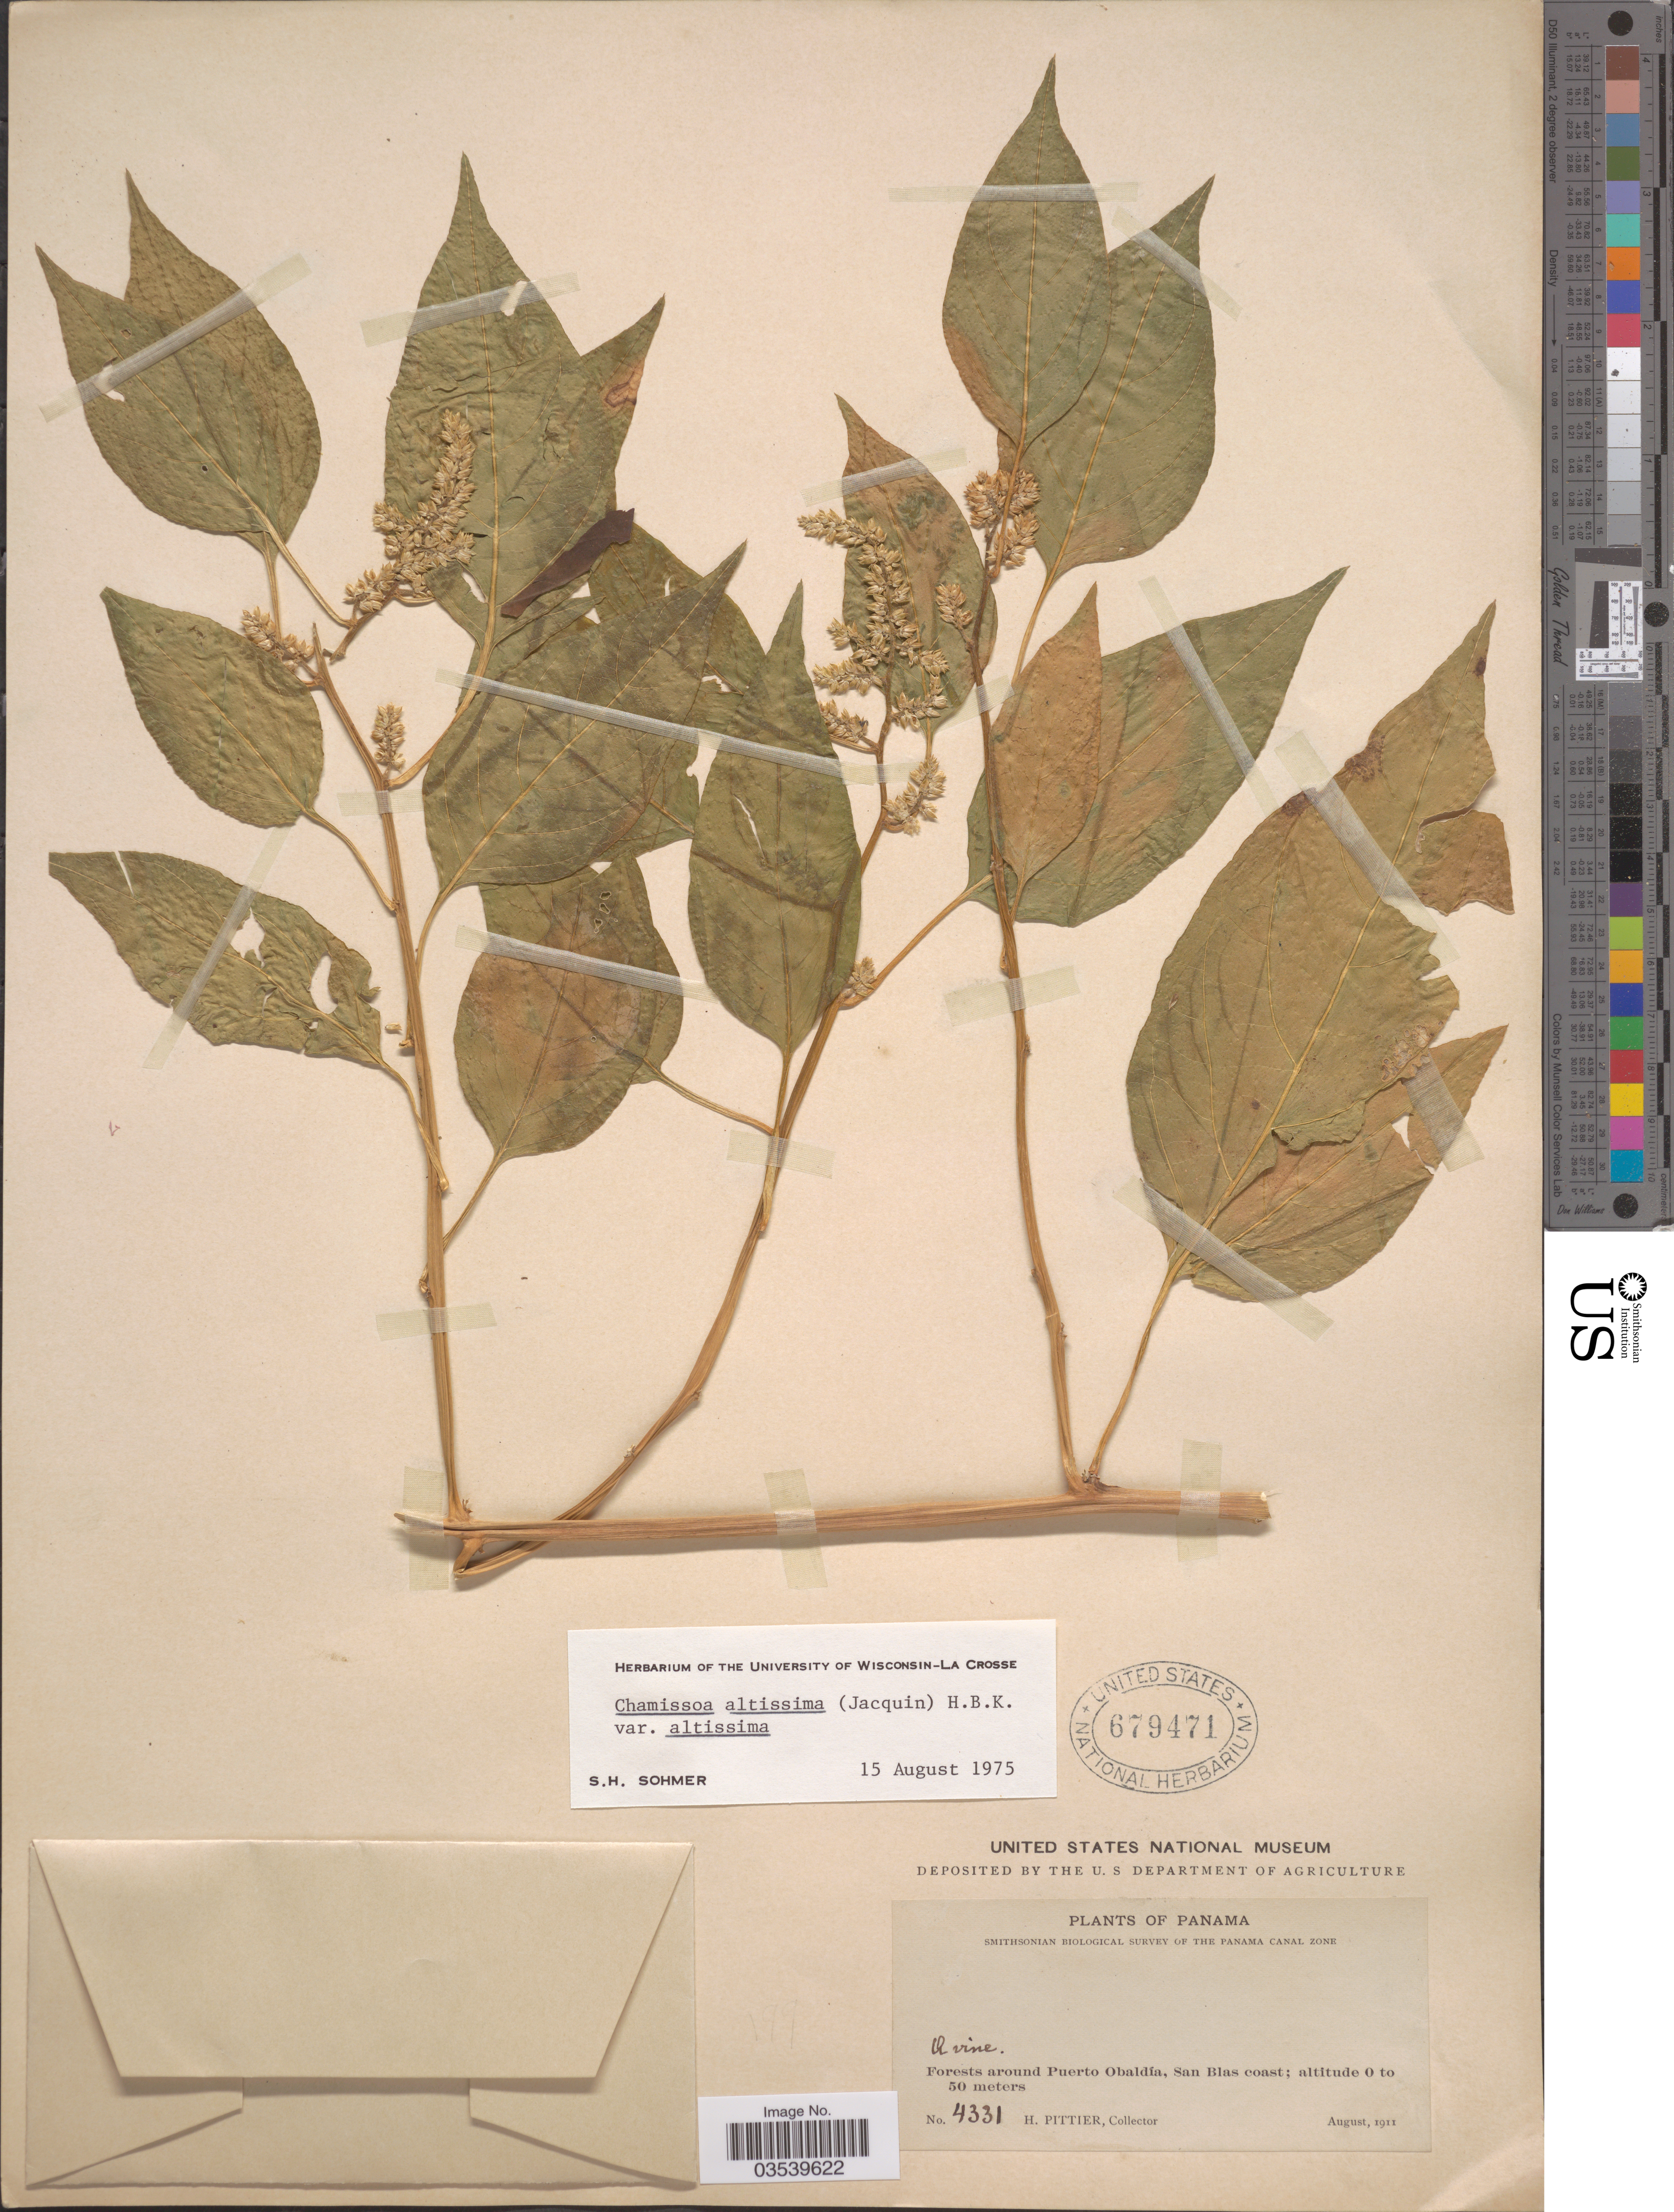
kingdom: Plantae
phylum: Tracheophyta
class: Magnoliopsida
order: Caryophyllales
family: Amaranthaceae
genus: Chamissoa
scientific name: Chamissoa altissima var. altissima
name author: (Jacq.) Kunth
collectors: H. F. Pittier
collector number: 4331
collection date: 1911-08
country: Panama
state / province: Kuna Yala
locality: Forests around Puerto Obaldía, San Blas coast.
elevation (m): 0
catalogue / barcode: US 679471